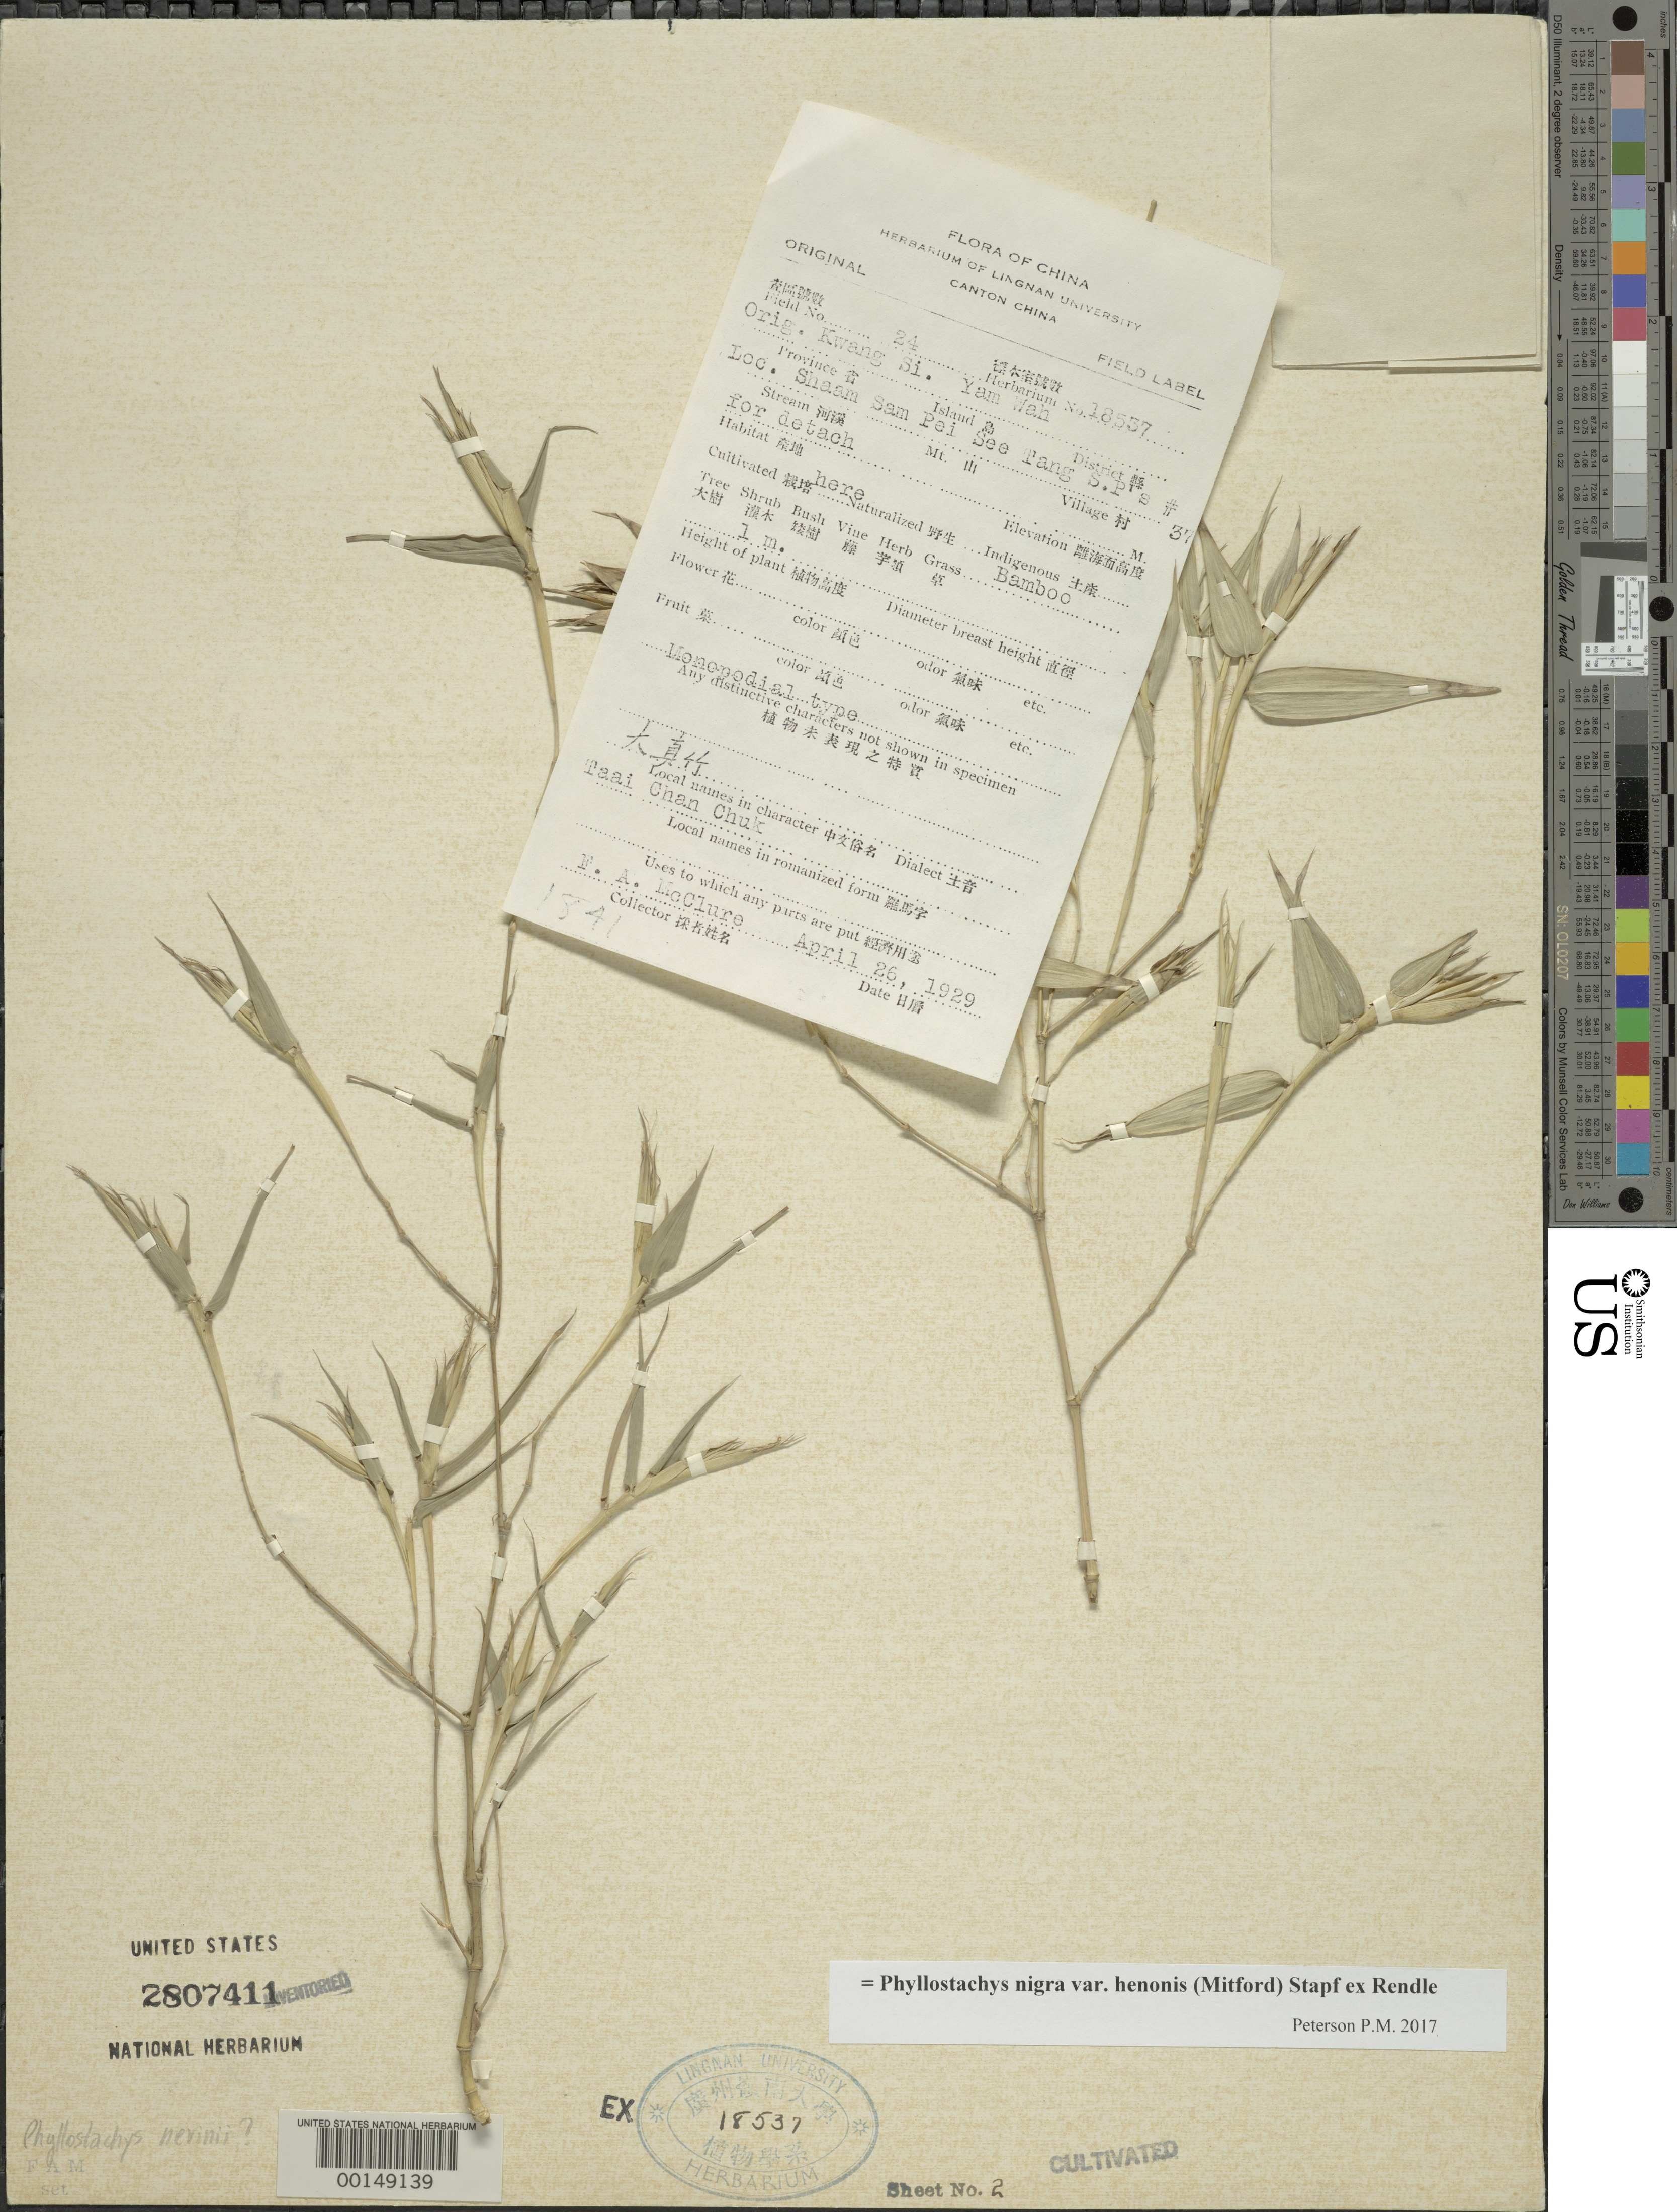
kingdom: Plantae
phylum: Tracheophyta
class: Liliopsida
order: Poales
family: Poaceae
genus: Phyllostachys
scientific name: Phyllostachys nigra var. henonis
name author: (Mitford) Stapf ex Rendle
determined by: Poaceae Reorganization Project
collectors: F. A. McClure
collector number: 24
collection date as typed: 26 Apr 1929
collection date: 1929-04-26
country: China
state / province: Jiangxi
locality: Yam wah, shaam sam pei tang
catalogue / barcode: US 2807411